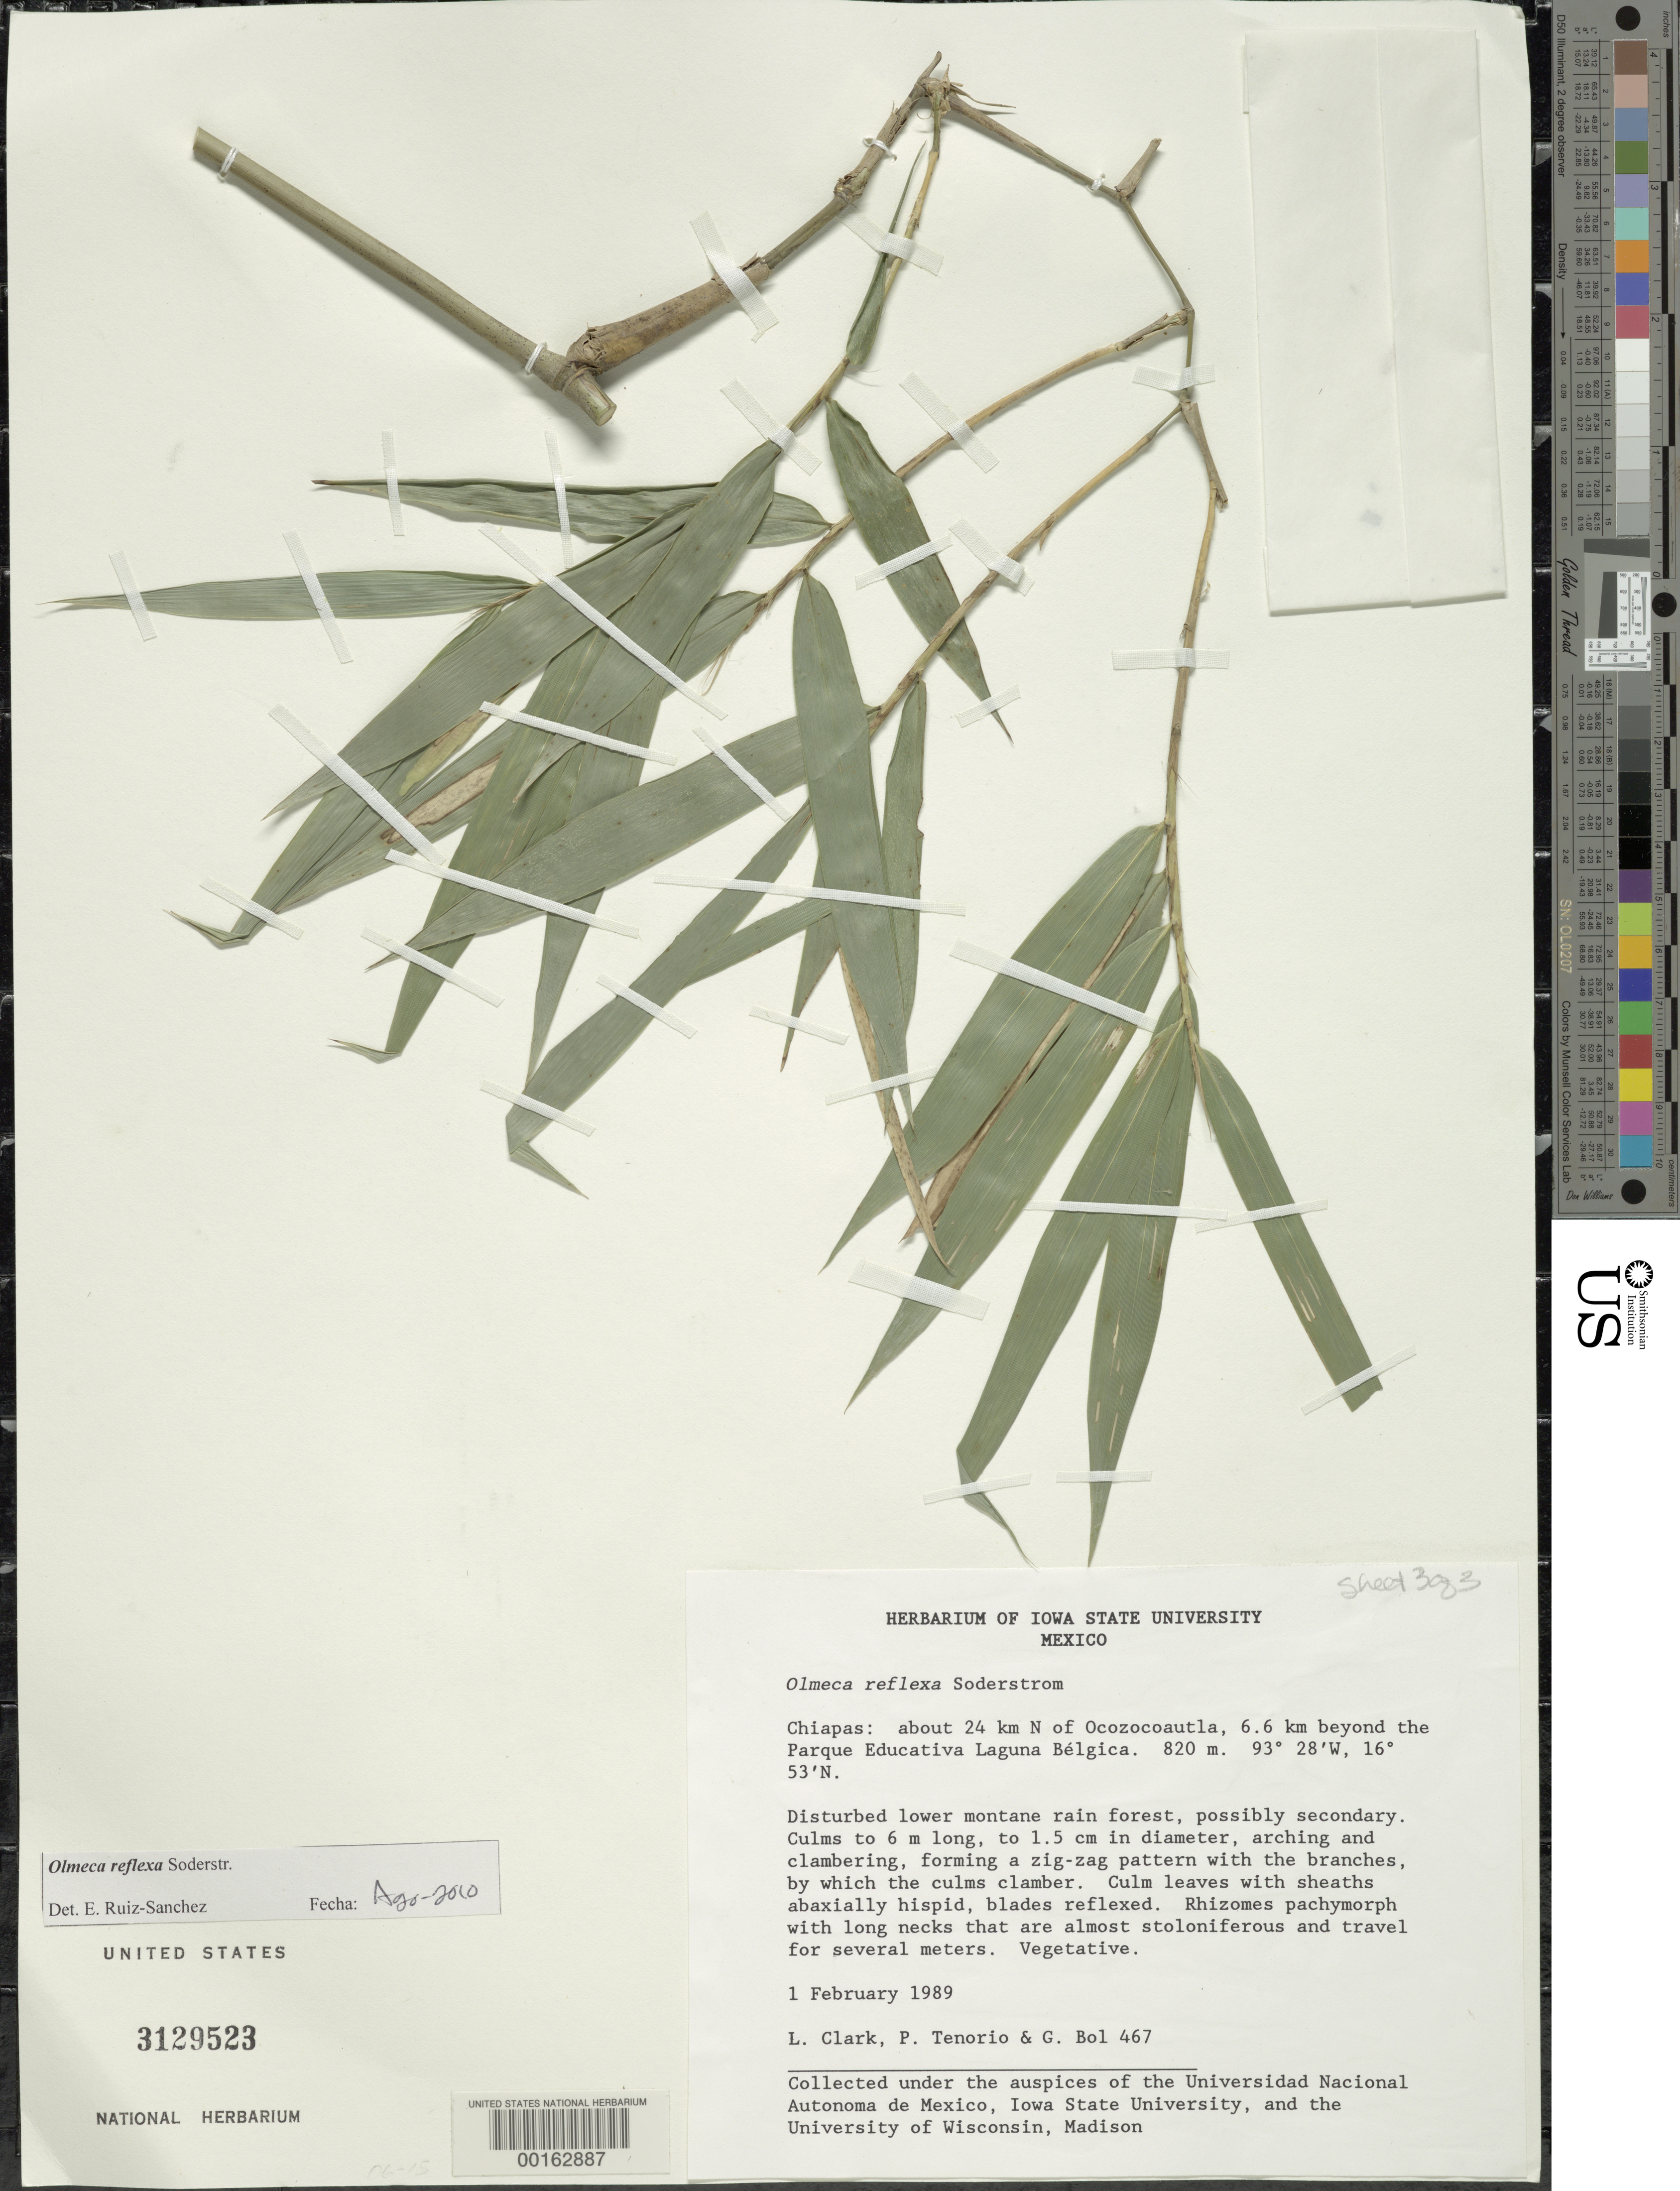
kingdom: Plantae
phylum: Tracheophyta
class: Liliopsida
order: Poales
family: Poaceae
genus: Olmeca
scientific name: Olmeca reflexa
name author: Soderstr.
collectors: L. G. Clark, P. Tenorio L. & G. Bol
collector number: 467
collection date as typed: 01 Feb 1989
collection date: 1989-02-01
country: Mexico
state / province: Chiapas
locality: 24 km N of Ocozocoautla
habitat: Disturbed lower montane rainforest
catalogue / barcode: US 3129523